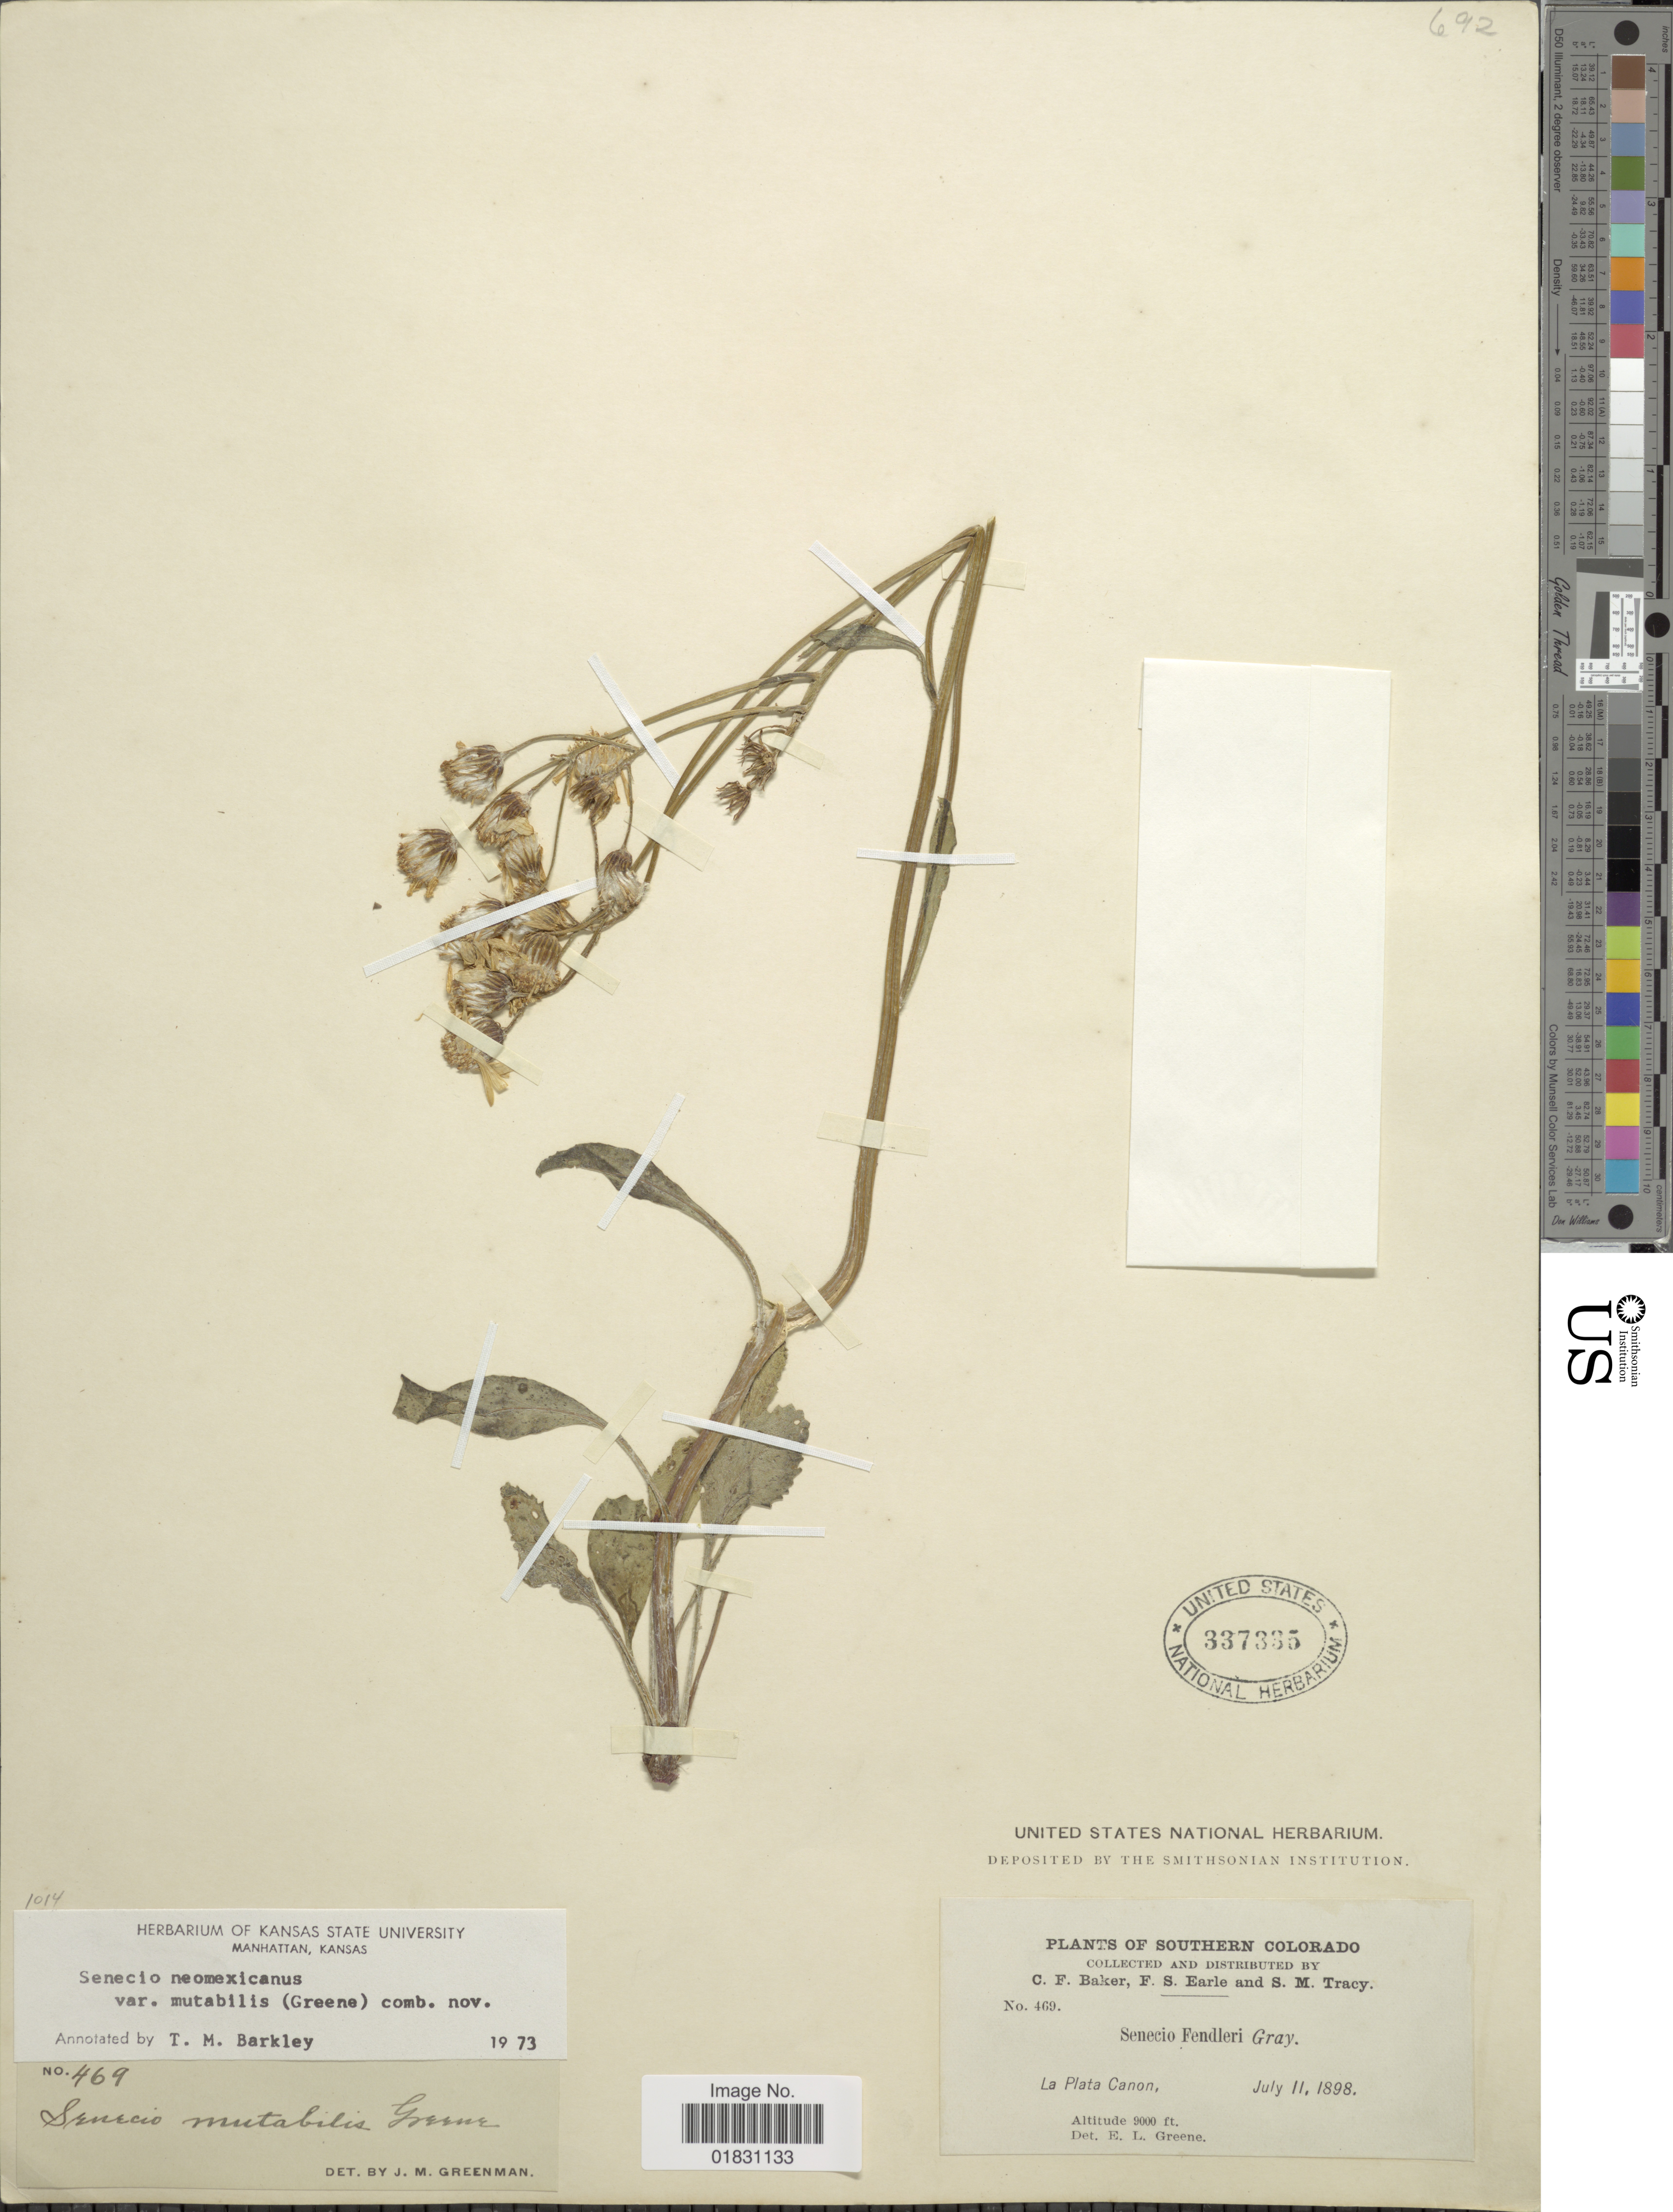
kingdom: Plantae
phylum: Tracheophyta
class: Magnoliopsida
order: Asterales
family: Asteraceae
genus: Packera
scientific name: Packera neomexicana var. mutabilis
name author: (Greene) W.A. Weber & Á. Löve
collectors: C. F. Baker, F. S. Earle & S. M. Tracy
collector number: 469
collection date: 1898-07-11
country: United States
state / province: Colorado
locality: Southern Colorado, La Plata Canon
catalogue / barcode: US 337335